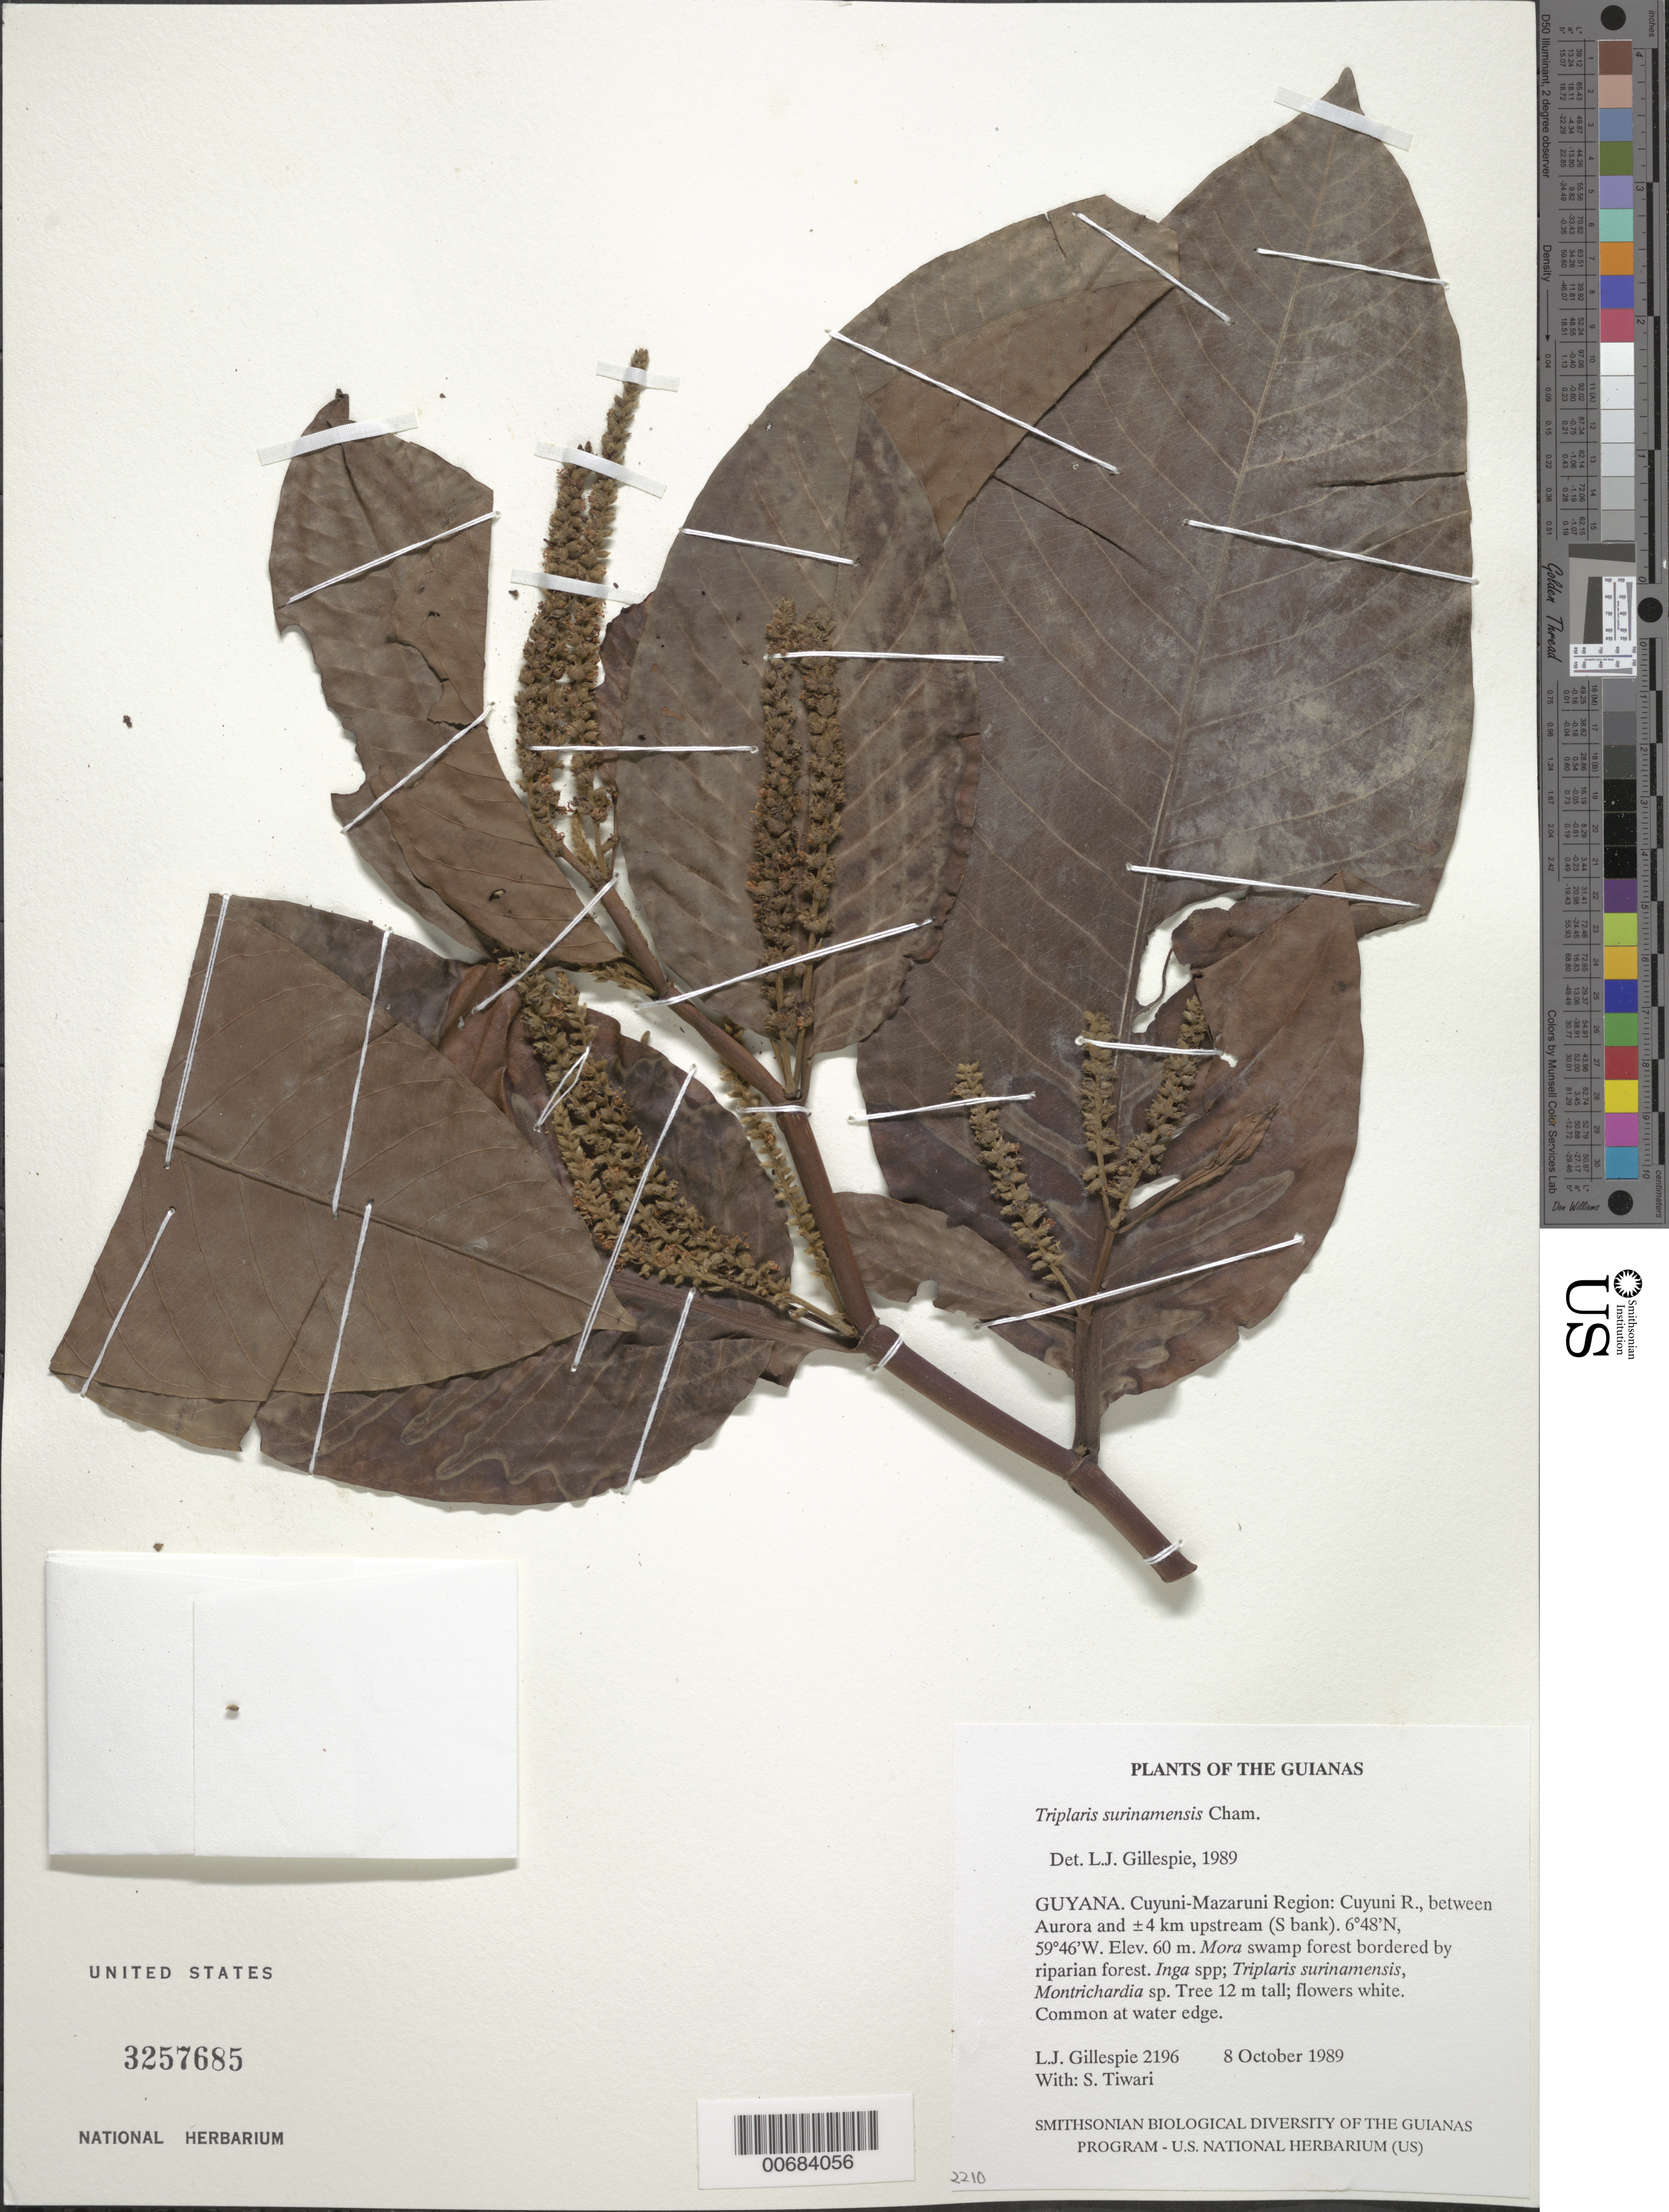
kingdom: Plantae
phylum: Tracheophyta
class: Magnoliopsida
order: Caryophyllales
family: Polygonaceae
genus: Triplaris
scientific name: Triplaris surinamensis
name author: Cham.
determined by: Gillespie, L. J.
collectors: L. J. Gillespie & S. Tiwari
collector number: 2196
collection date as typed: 8 October 1989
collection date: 1989-10-08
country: Guyana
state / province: Cuyuni-Mazaruni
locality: Cuyuni R., between Aurora and ±4 km upstream (S bank)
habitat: Mora swamp forest bordered by riparian forest. Inga spp; Triplaris surinamensis, Montrichardia sp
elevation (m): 60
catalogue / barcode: US 3257685